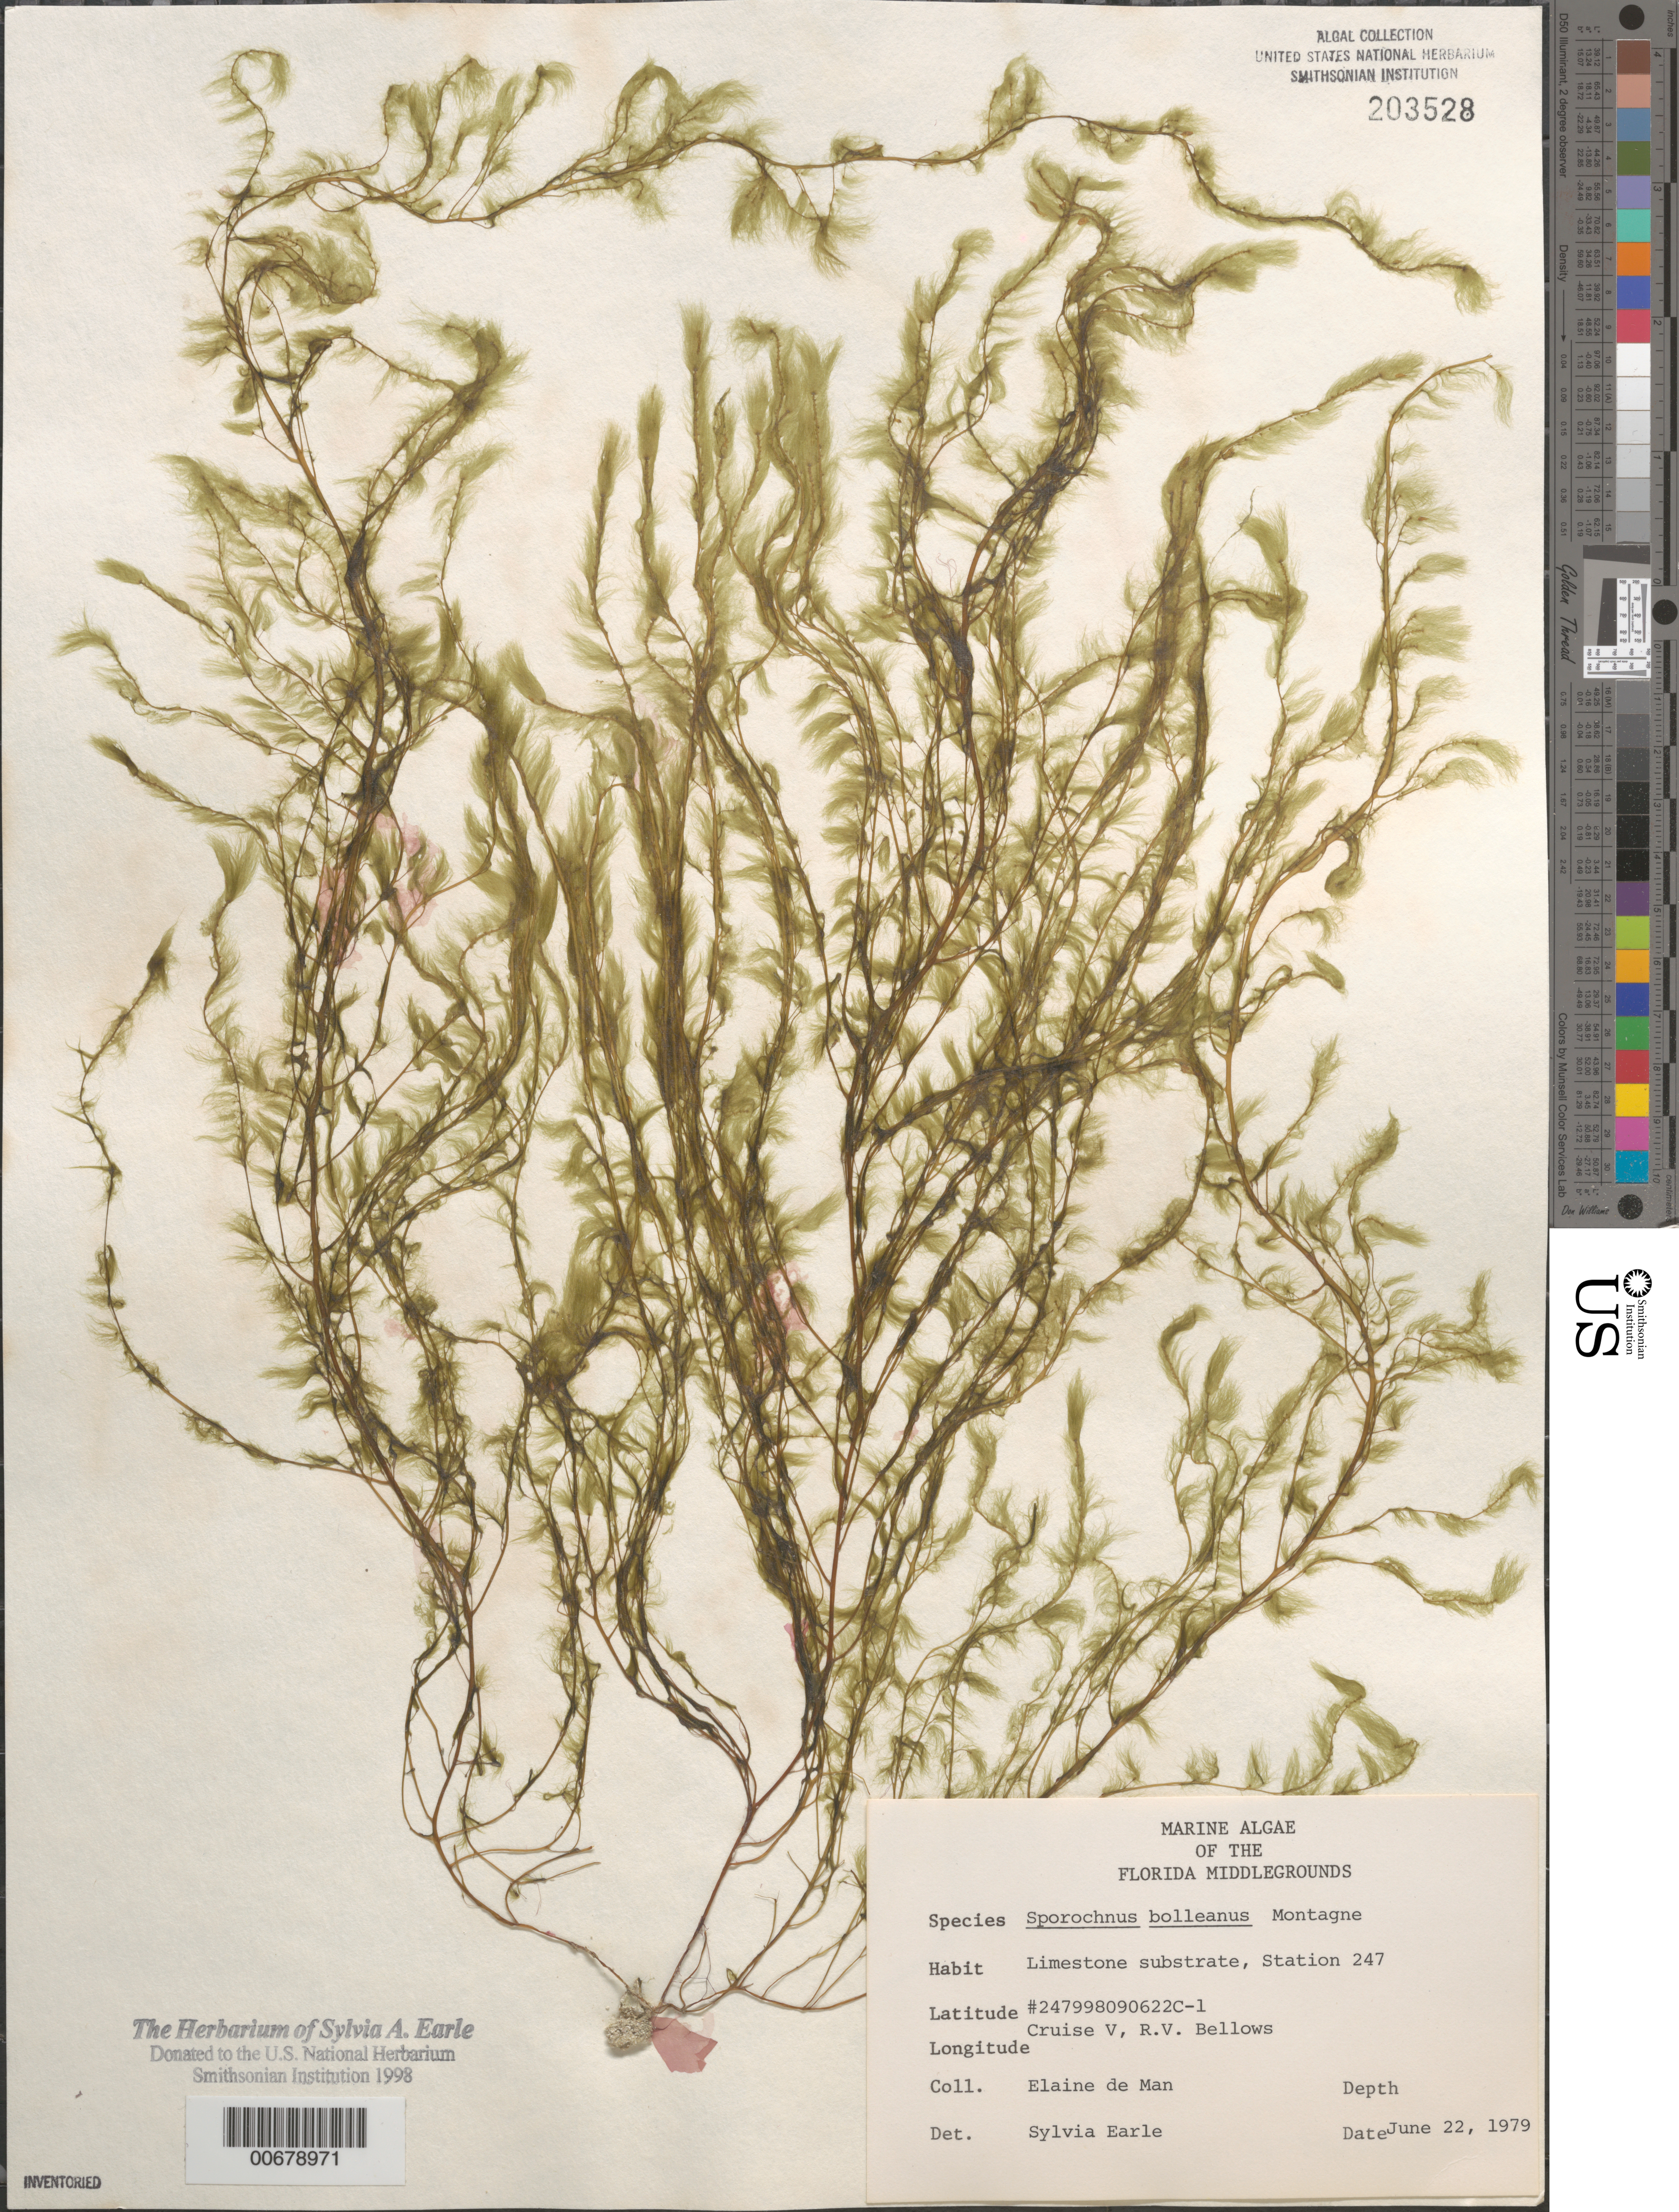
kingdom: Chromista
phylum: Ochrophyta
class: Phaeophyceae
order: Sporochnales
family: Sporochnaceae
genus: Sporochnus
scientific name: Sporochnus bolleanus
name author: Mont.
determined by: Earle, S. A.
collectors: E. de Man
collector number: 247998090622C-1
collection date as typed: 22 Jun 1979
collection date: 1979-06-22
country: United States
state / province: Florida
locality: Florida Middle Grounds, Gulf of Mexico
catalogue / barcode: US 203528